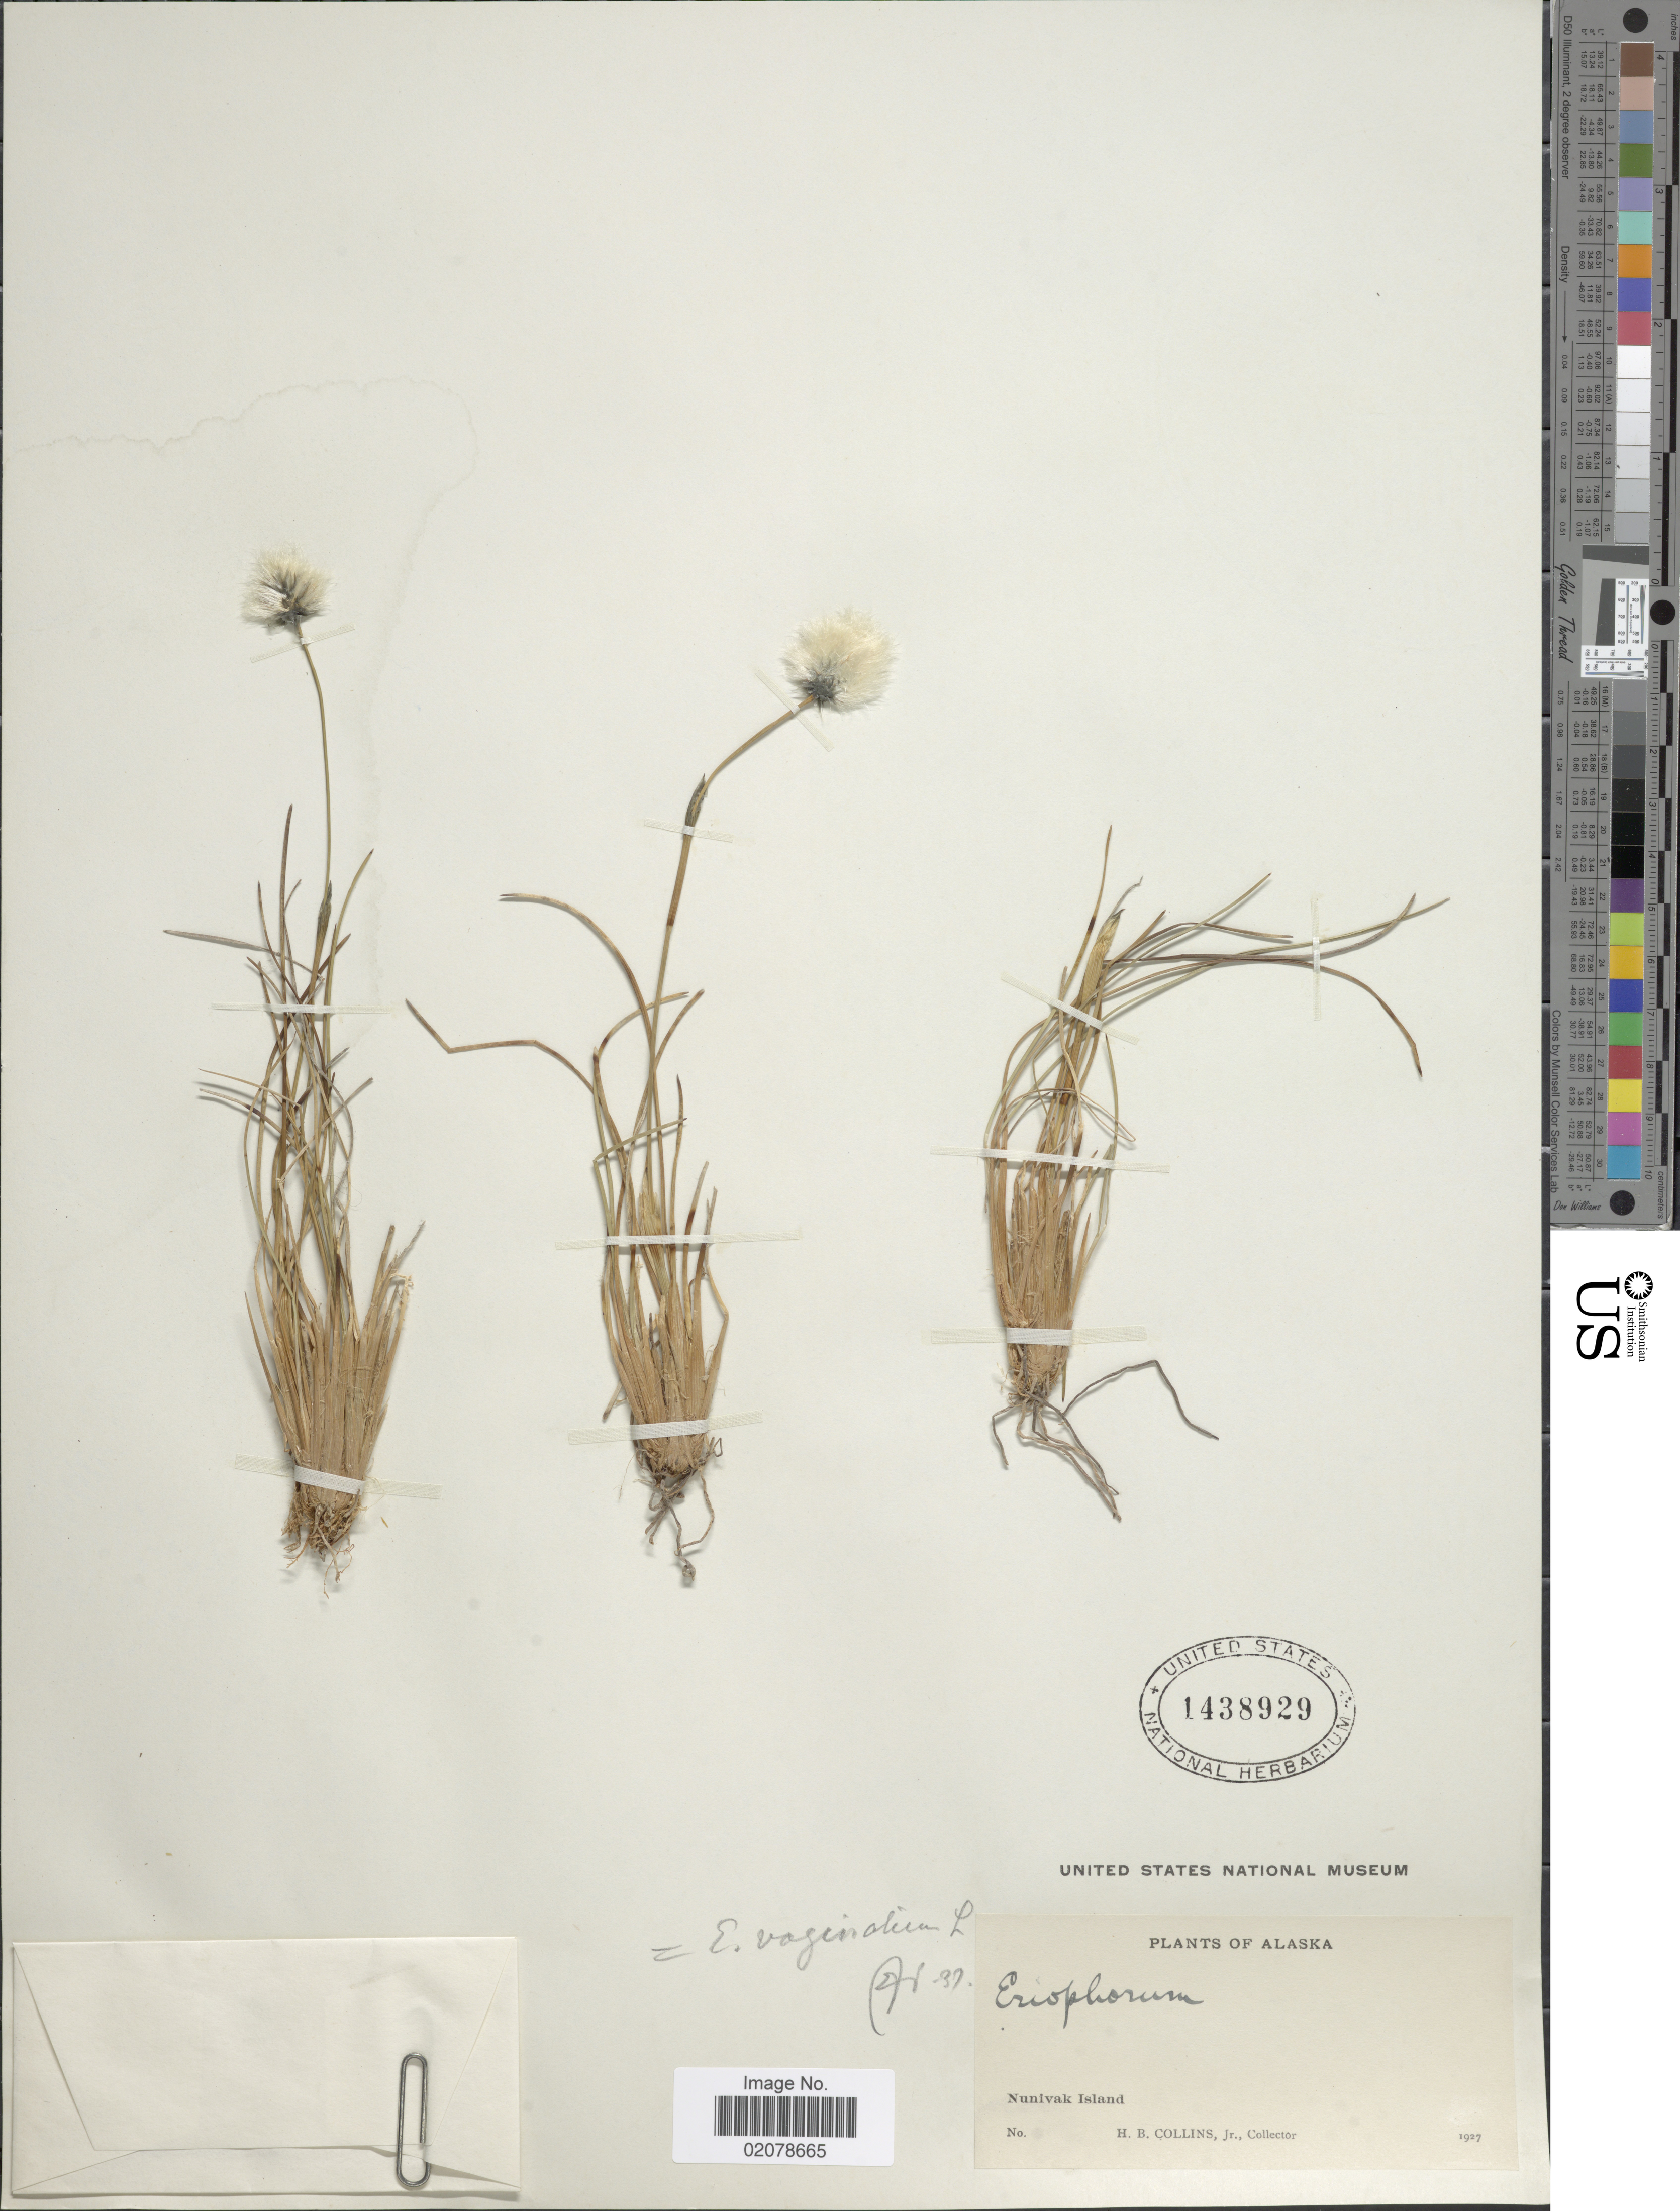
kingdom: Plantae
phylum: Tracheophyta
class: Liliopsida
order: Poales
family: Cyperaceae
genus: Eriophorum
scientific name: Eriophorum vaginatum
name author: L.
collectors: H. Collins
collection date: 1927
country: United States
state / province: Alaska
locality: Nunivak Island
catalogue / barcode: US 1438929